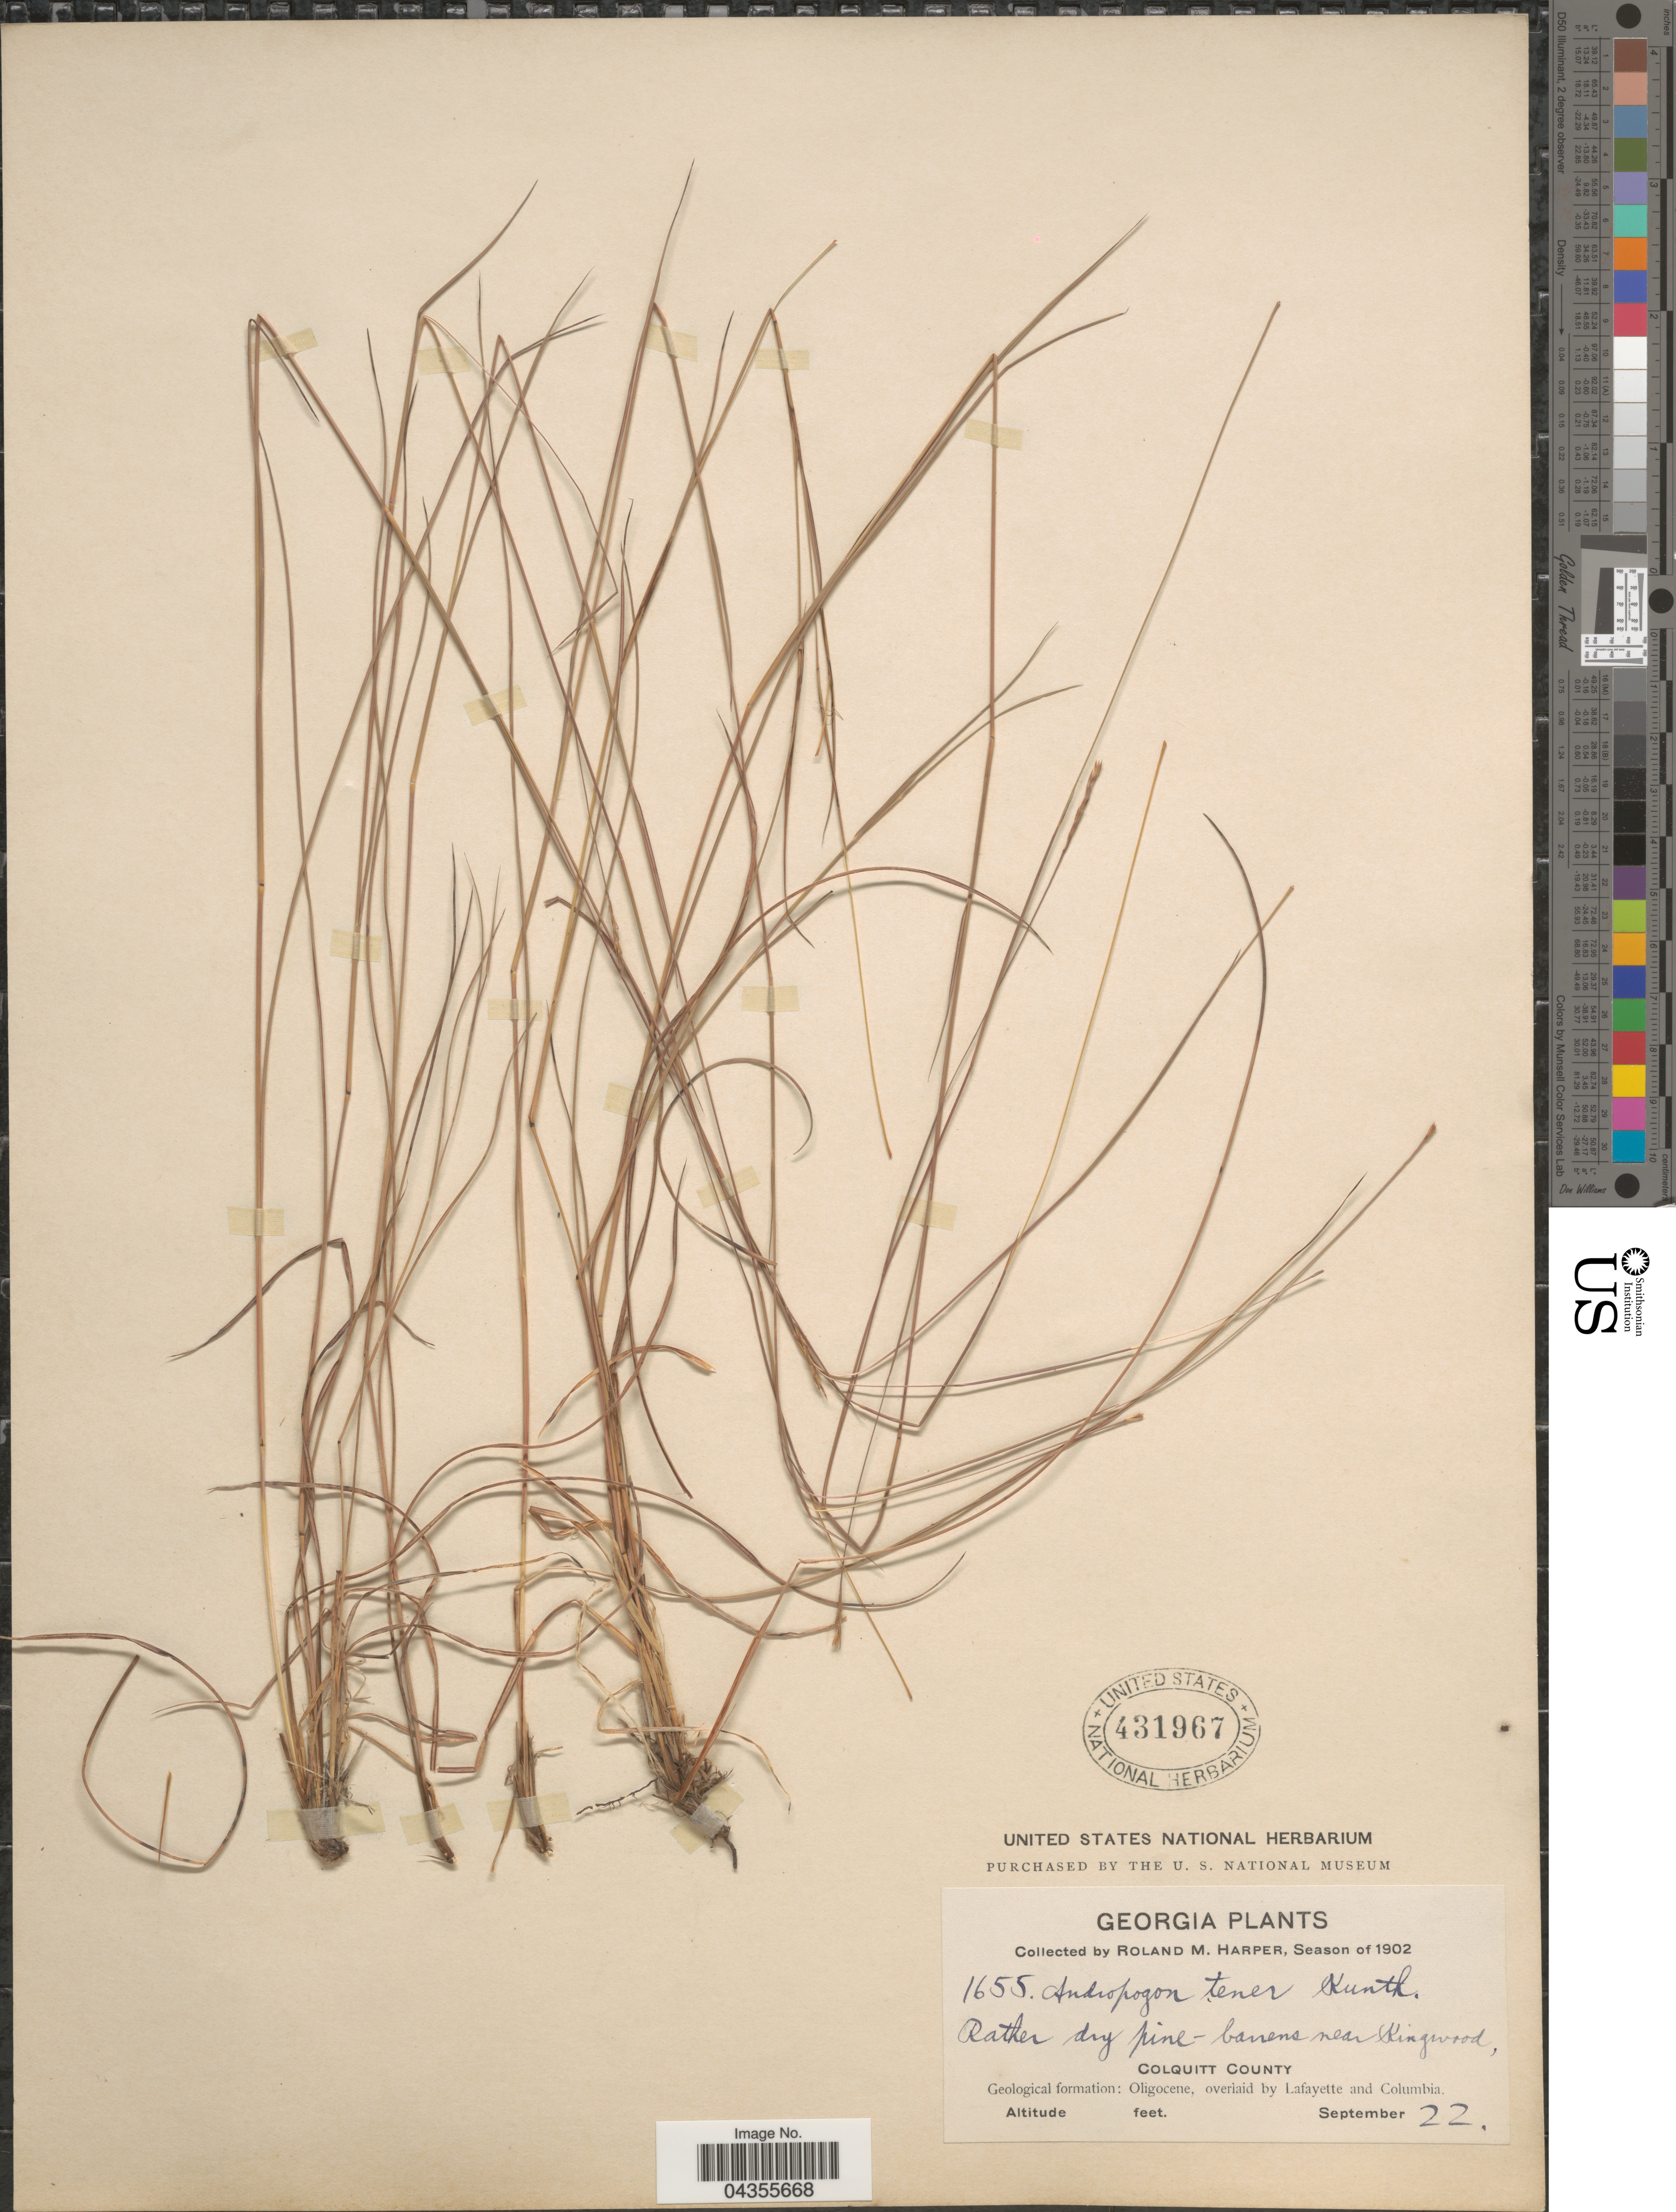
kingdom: Plantae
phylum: Tracheophyta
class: Liliopsida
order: Poales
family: Poaceae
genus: Schizachyrium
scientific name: Schizachyrium tenerum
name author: Nees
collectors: R. M. Harper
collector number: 1655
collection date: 1902-09-22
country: United States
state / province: Georgia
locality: Rather dry pine-barrens near Kingwood, Colquitt County. Geological formation: Oligocene, overlaid by Lafayette and Columbia.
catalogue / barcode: US 431967